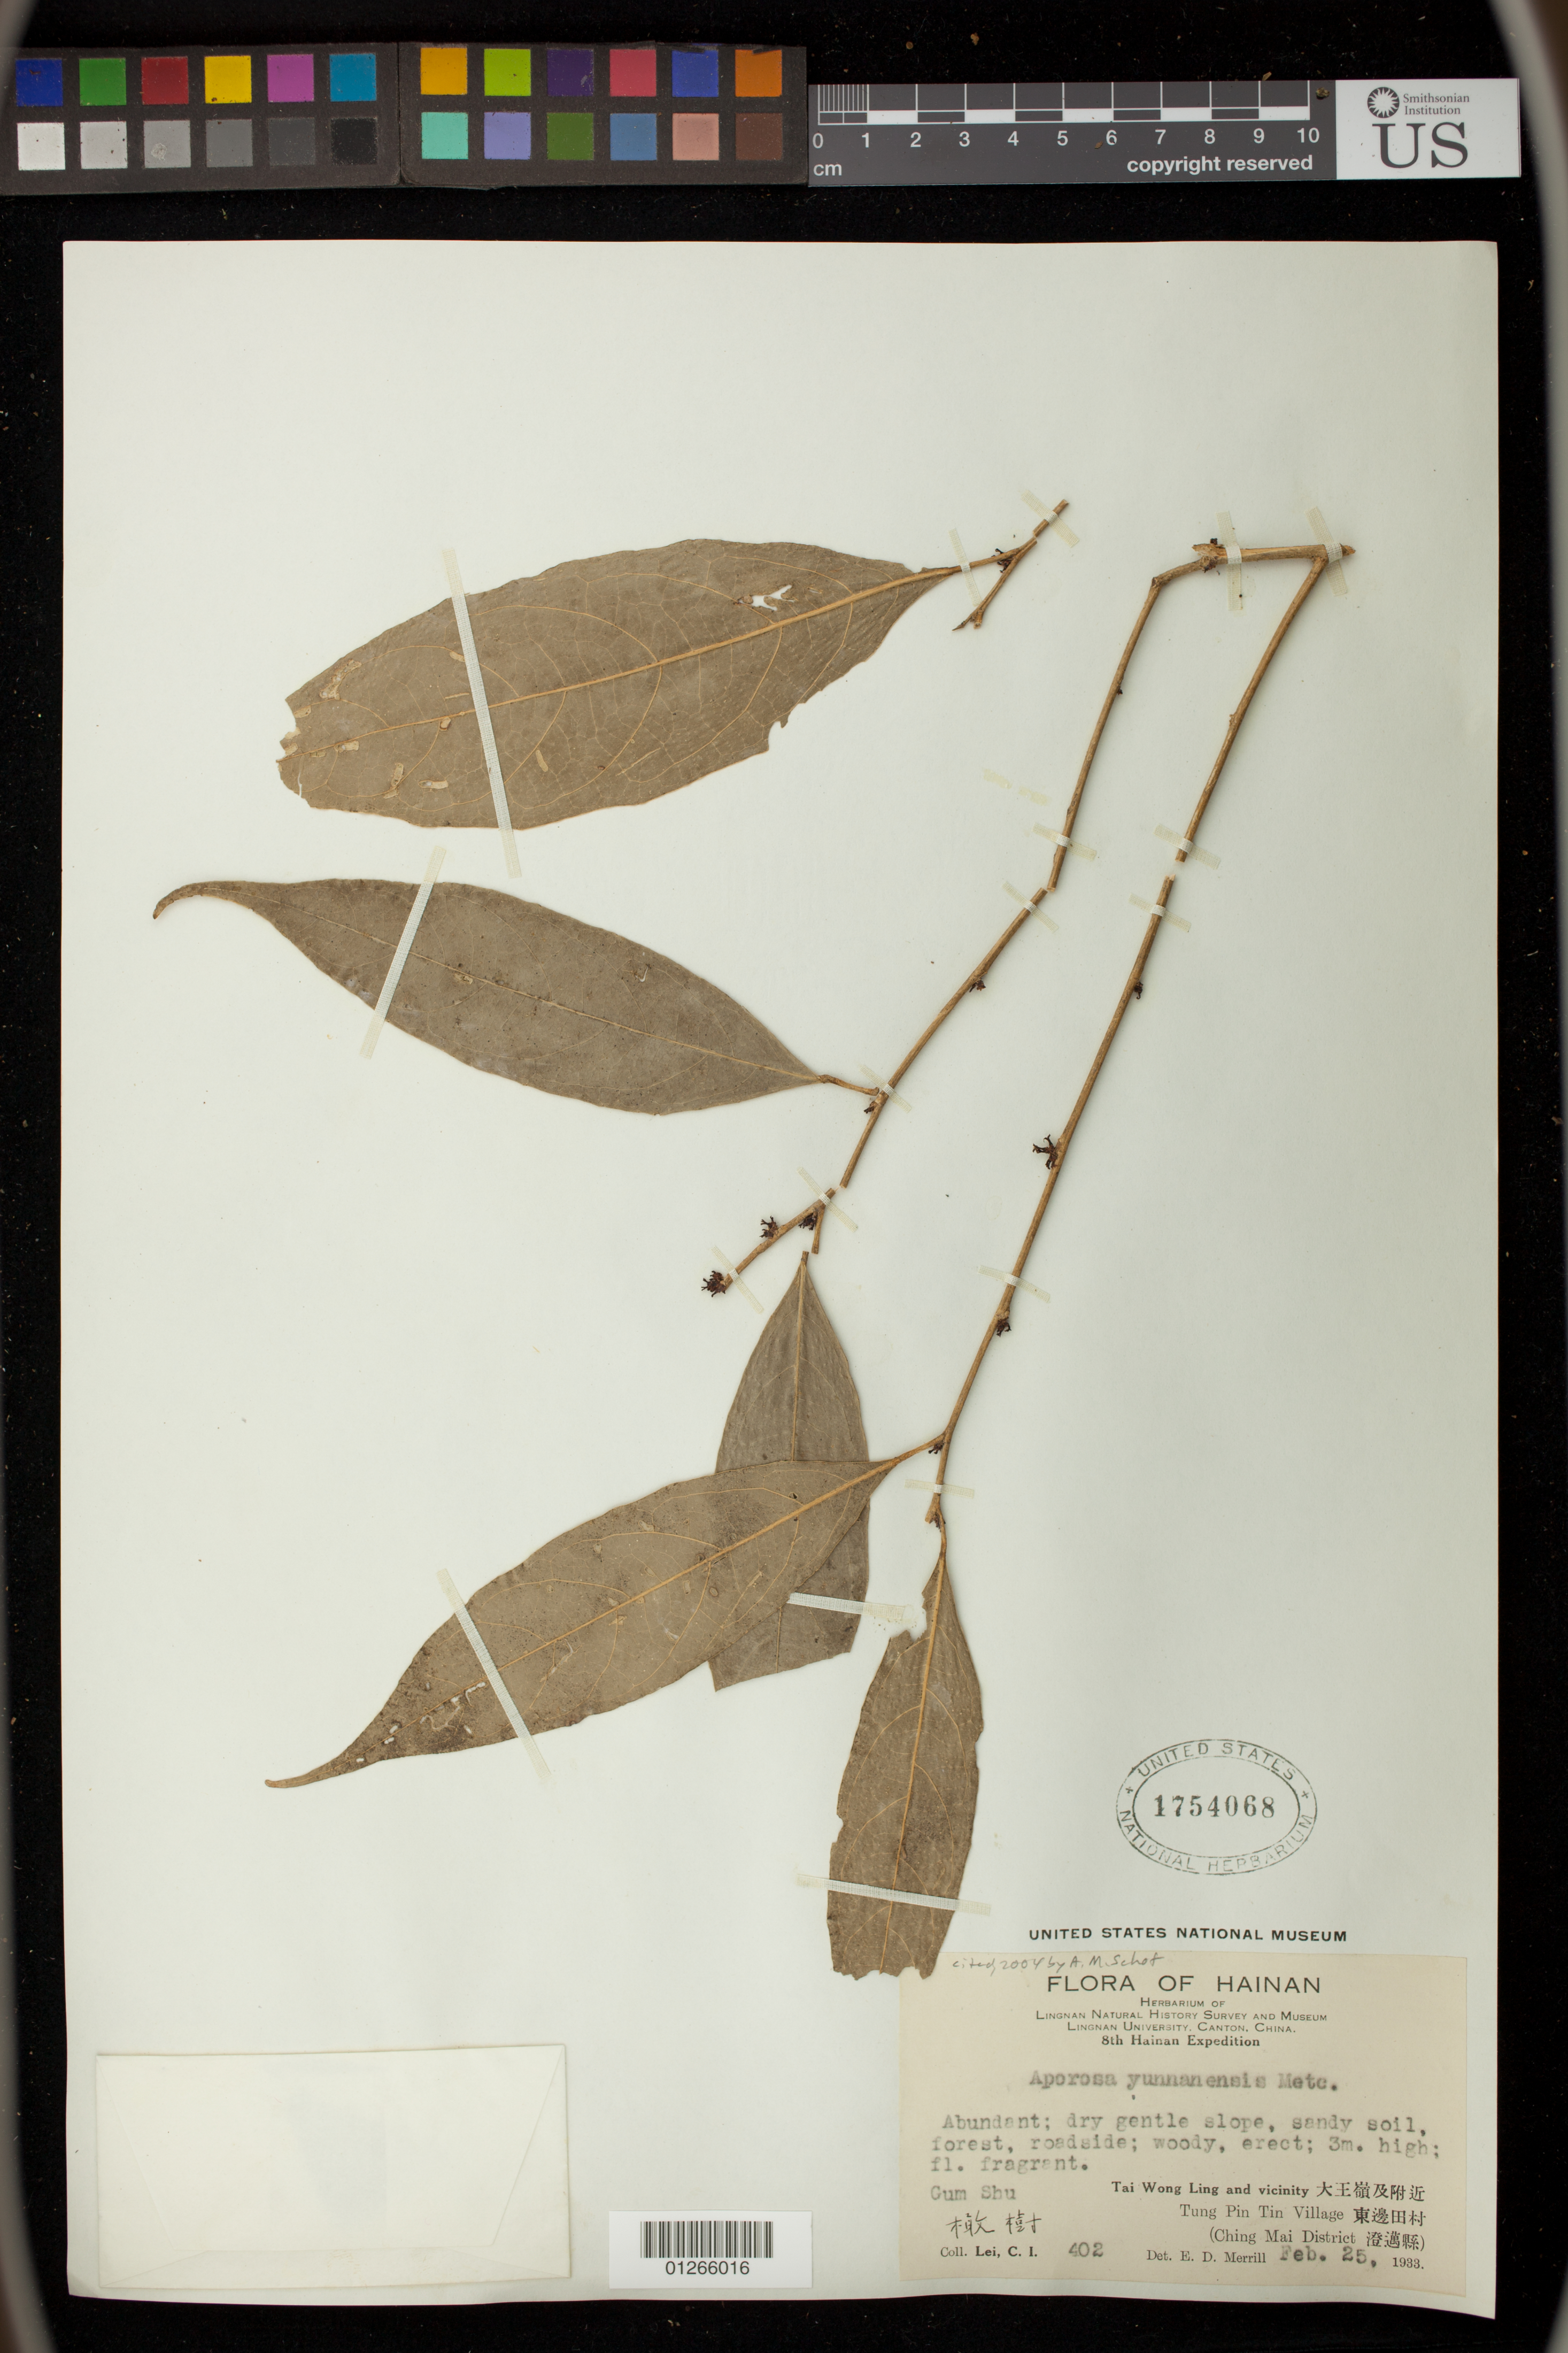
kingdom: Plantae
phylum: Tracheophyta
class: Magnoliopsida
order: Malpighiales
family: Phyllanthaceae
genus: Aporosa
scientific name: Aporosa yunnanensis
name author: (Pax & K. Hoffm.) F.P. Metcalf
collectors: C. I. Lei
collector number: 402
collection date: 1933-02-25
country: China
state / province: Hainan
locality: Tai Wong Ling and vicinity; Tung Pin Tin Village (Ching Mai District)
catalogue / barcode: US 1754068